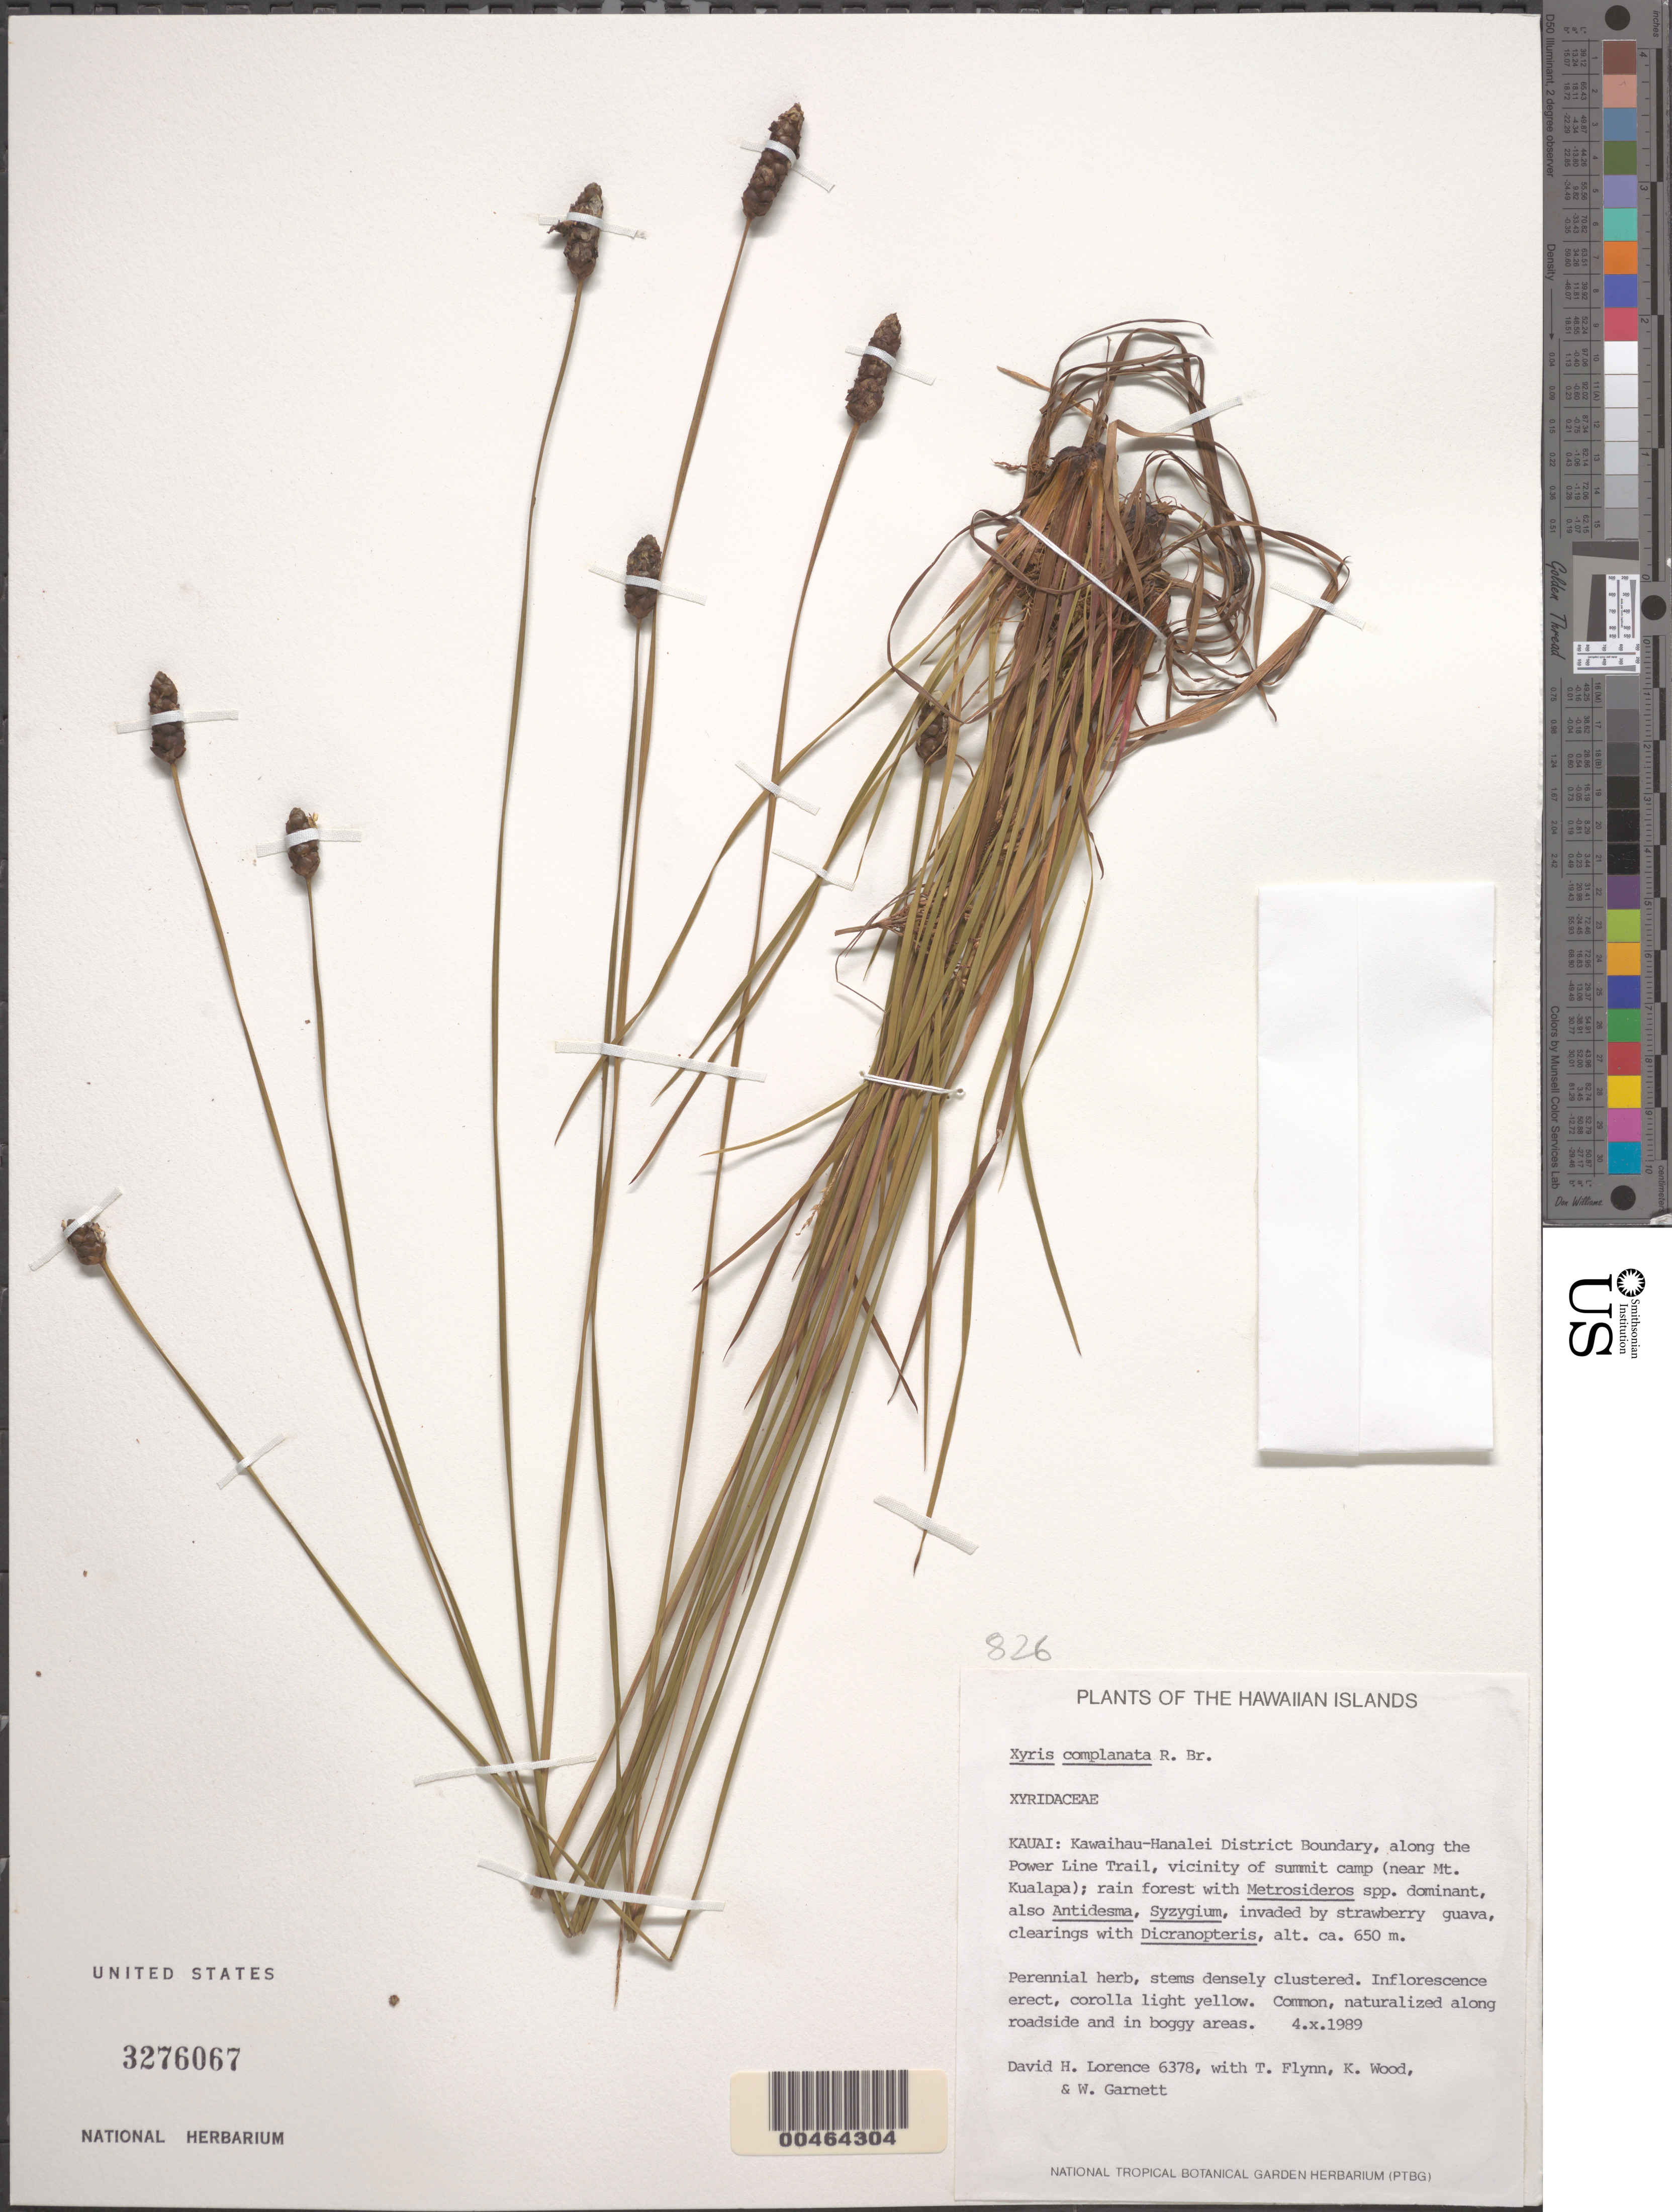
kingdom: Plantae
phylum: Tracheophyta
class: Liliopsida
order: Poales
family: Xyridaceae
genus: Xyris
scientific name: Xyris complanata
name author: R. Br.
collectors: D. Lorence, T. W. Flynn, K. Wood & W. Garnett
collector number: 6378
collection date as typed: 4 Dec 1989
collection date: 1989-12-04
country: United States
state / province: Hawaii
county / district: Kauai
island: Kaua'i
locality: Kawaihau-Hanalei District Boundary, along the Power Line Trail, vicinity of summit camp (near Mt. Kualapa).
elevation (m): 650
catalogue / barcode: US 3276067